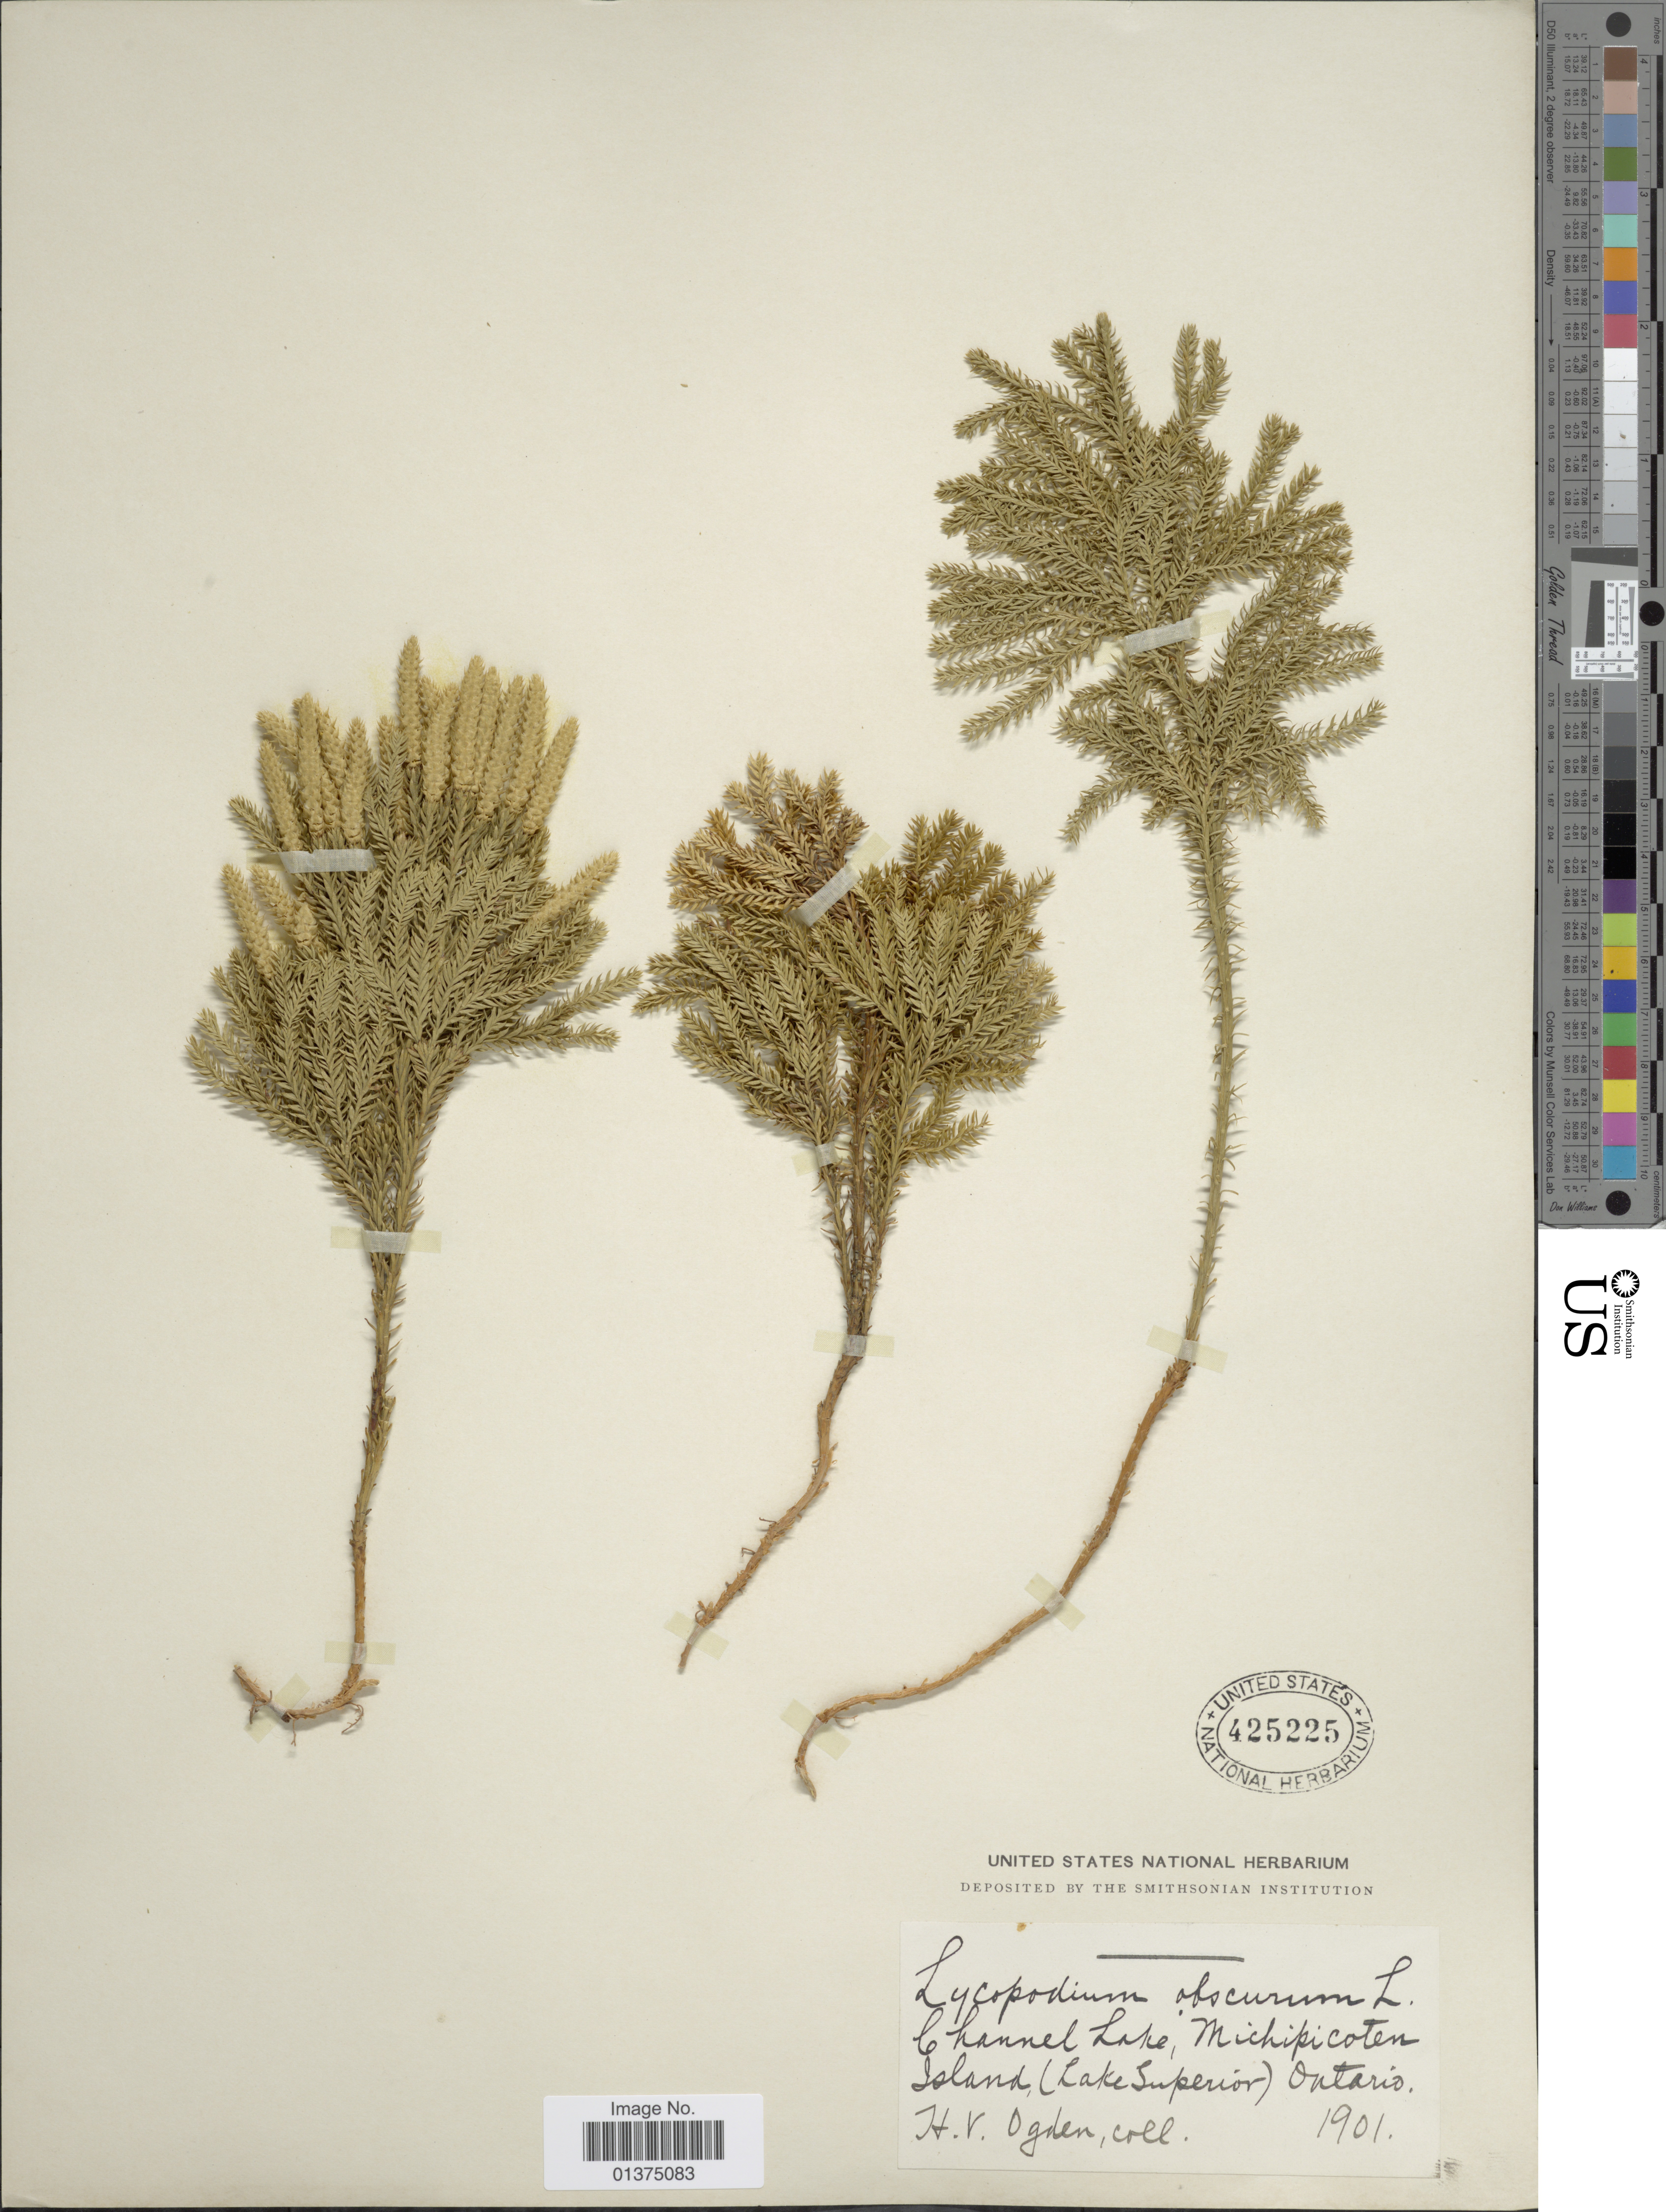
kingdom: Plantae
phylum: Tracheophyta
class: Lycopodiopsida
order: Lycopodiales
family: Lycopodiaceae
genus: Dendrolycopodium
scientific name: Dendrolycopodium dendroideum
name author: (Michx.) A. Haines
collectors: H. Ogden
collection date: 1901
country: Canada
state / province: Ontario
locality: Channel Lake, Michipicoten Island, (Lake Superior)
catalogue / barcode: US 425225